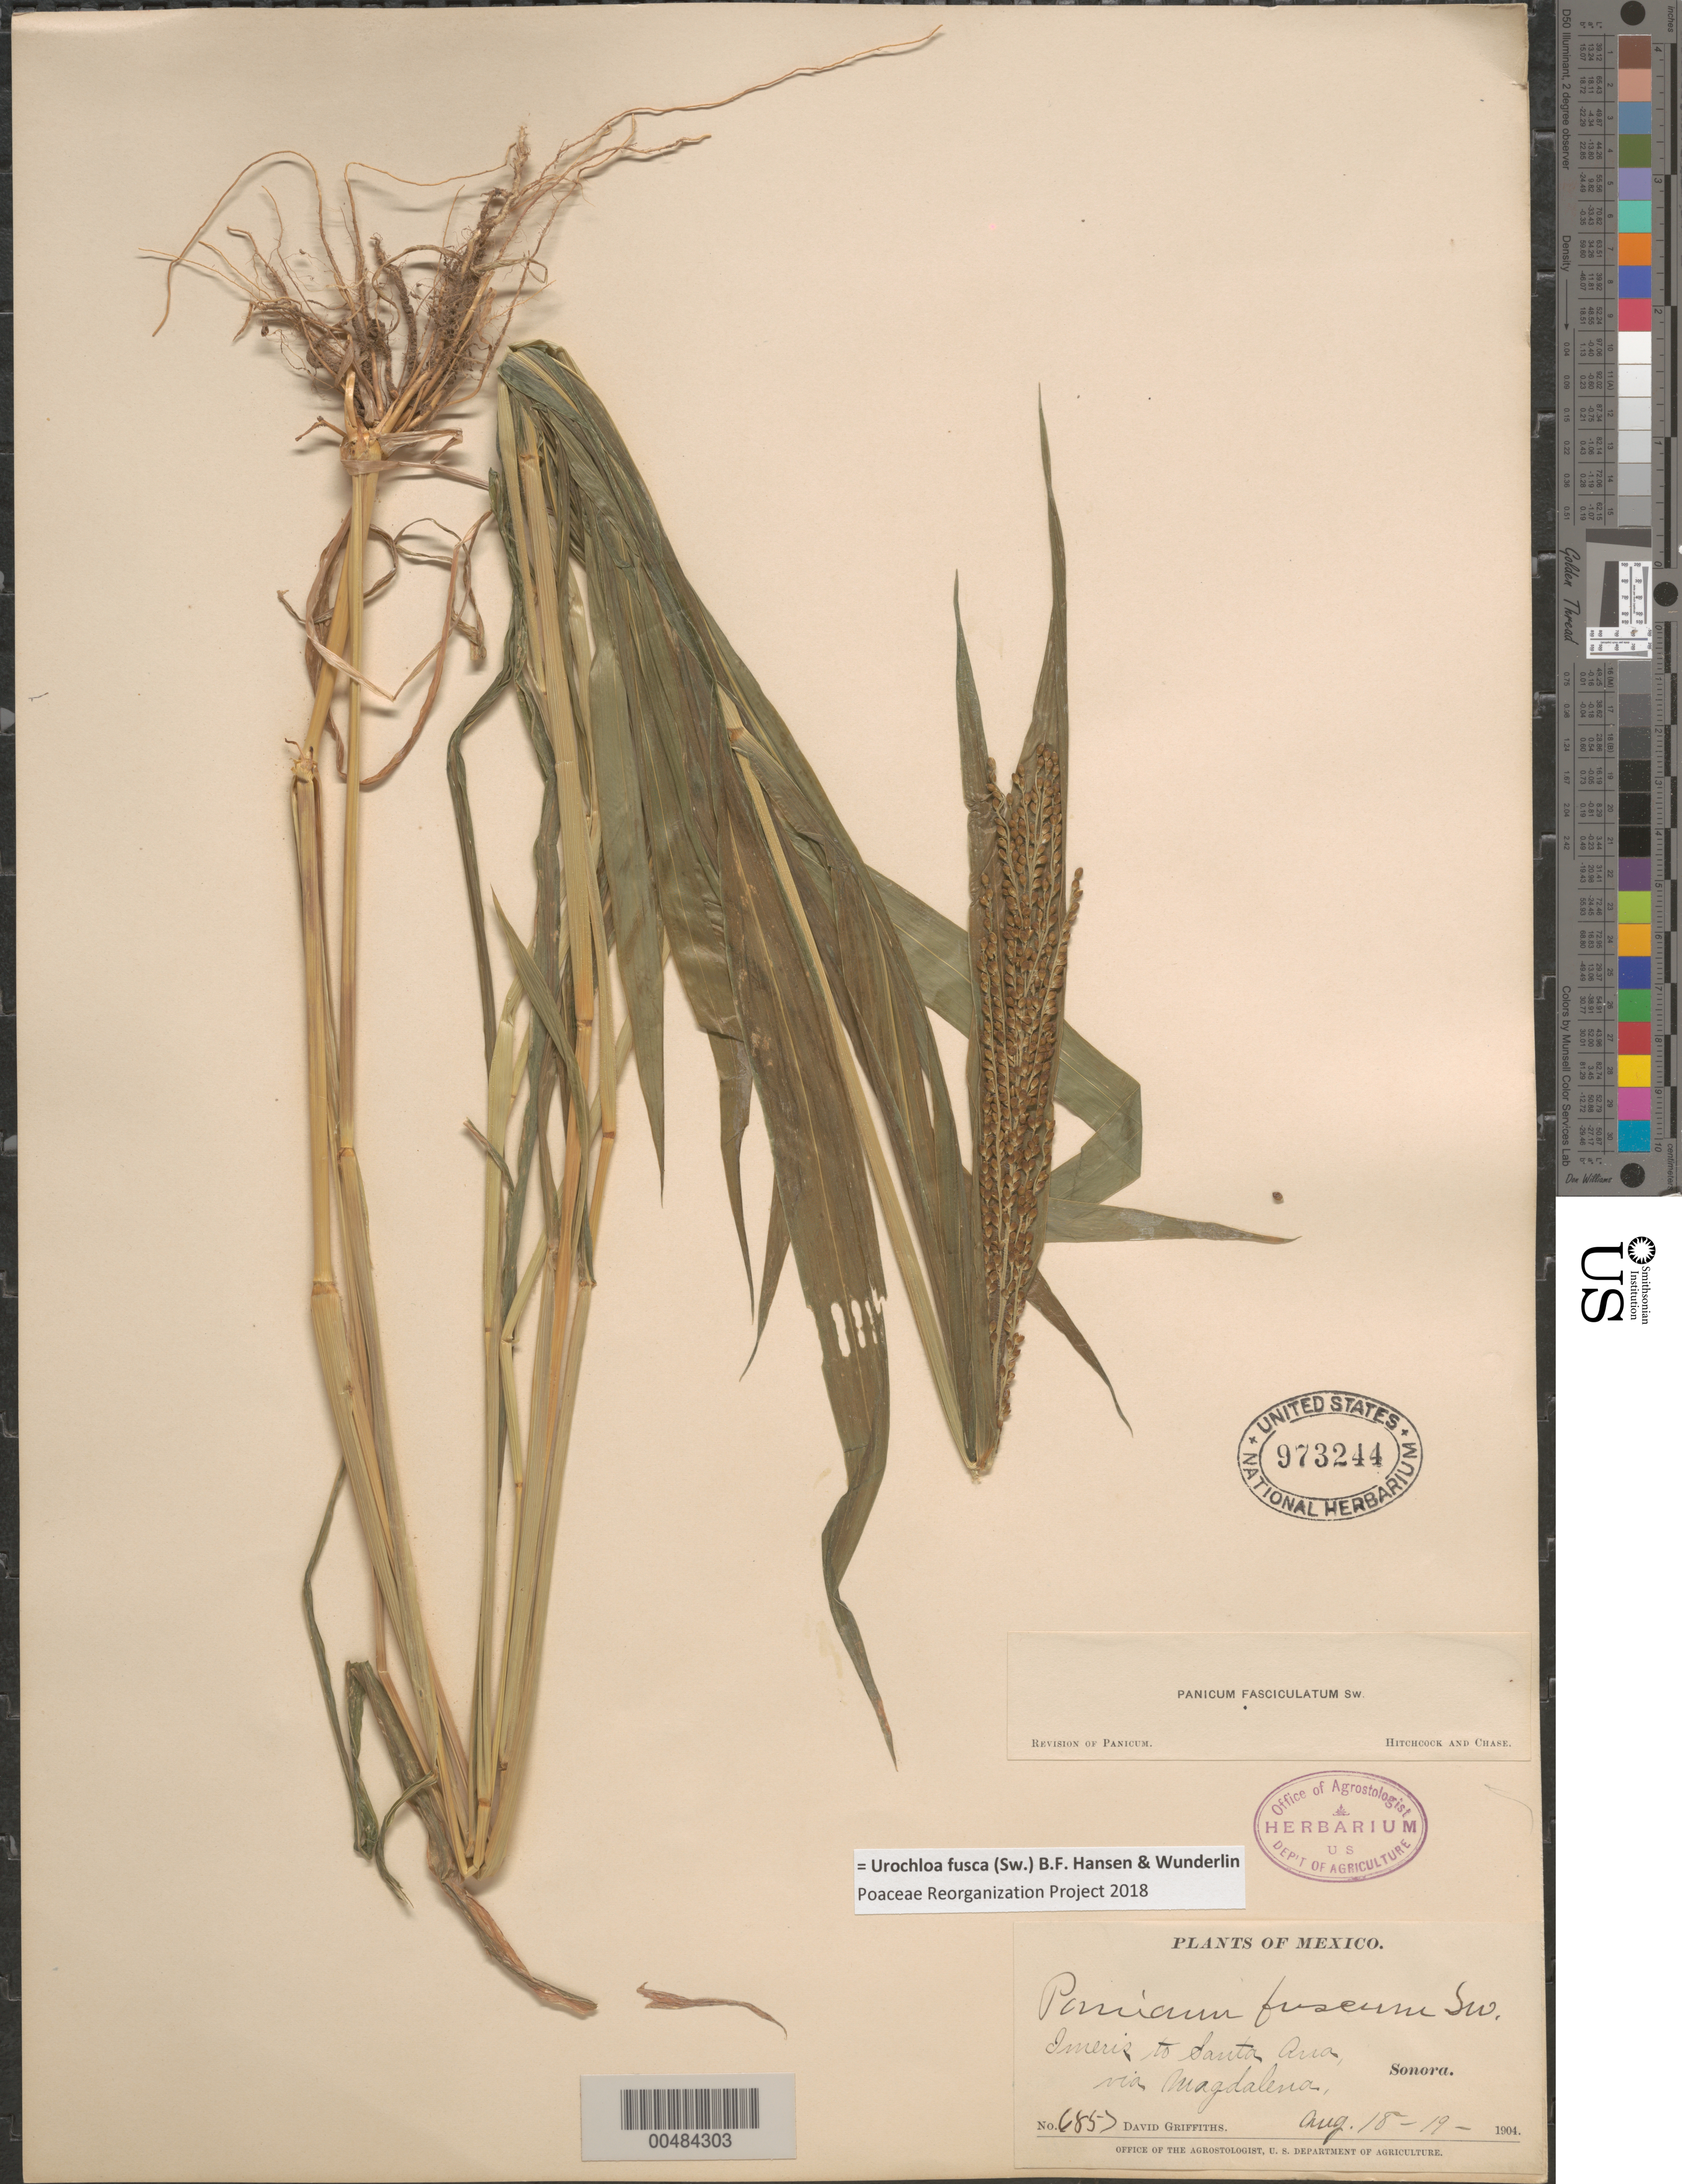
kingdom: Plantae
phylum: Tracheophyta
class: Liliopsida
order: Poales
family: Poaceae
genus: Brachiaria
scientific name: Brachiaria fasciculata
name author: (Sw.) Parodi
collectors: D. Griffiths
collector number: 6857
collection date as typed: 18 Aug 1904 to 19 Aug 1904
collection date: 1904-08-18/1904-08-19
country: Mexico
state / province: Sonora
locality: Imeris to Santa Ana, via Magdalena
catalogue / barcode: US 973244